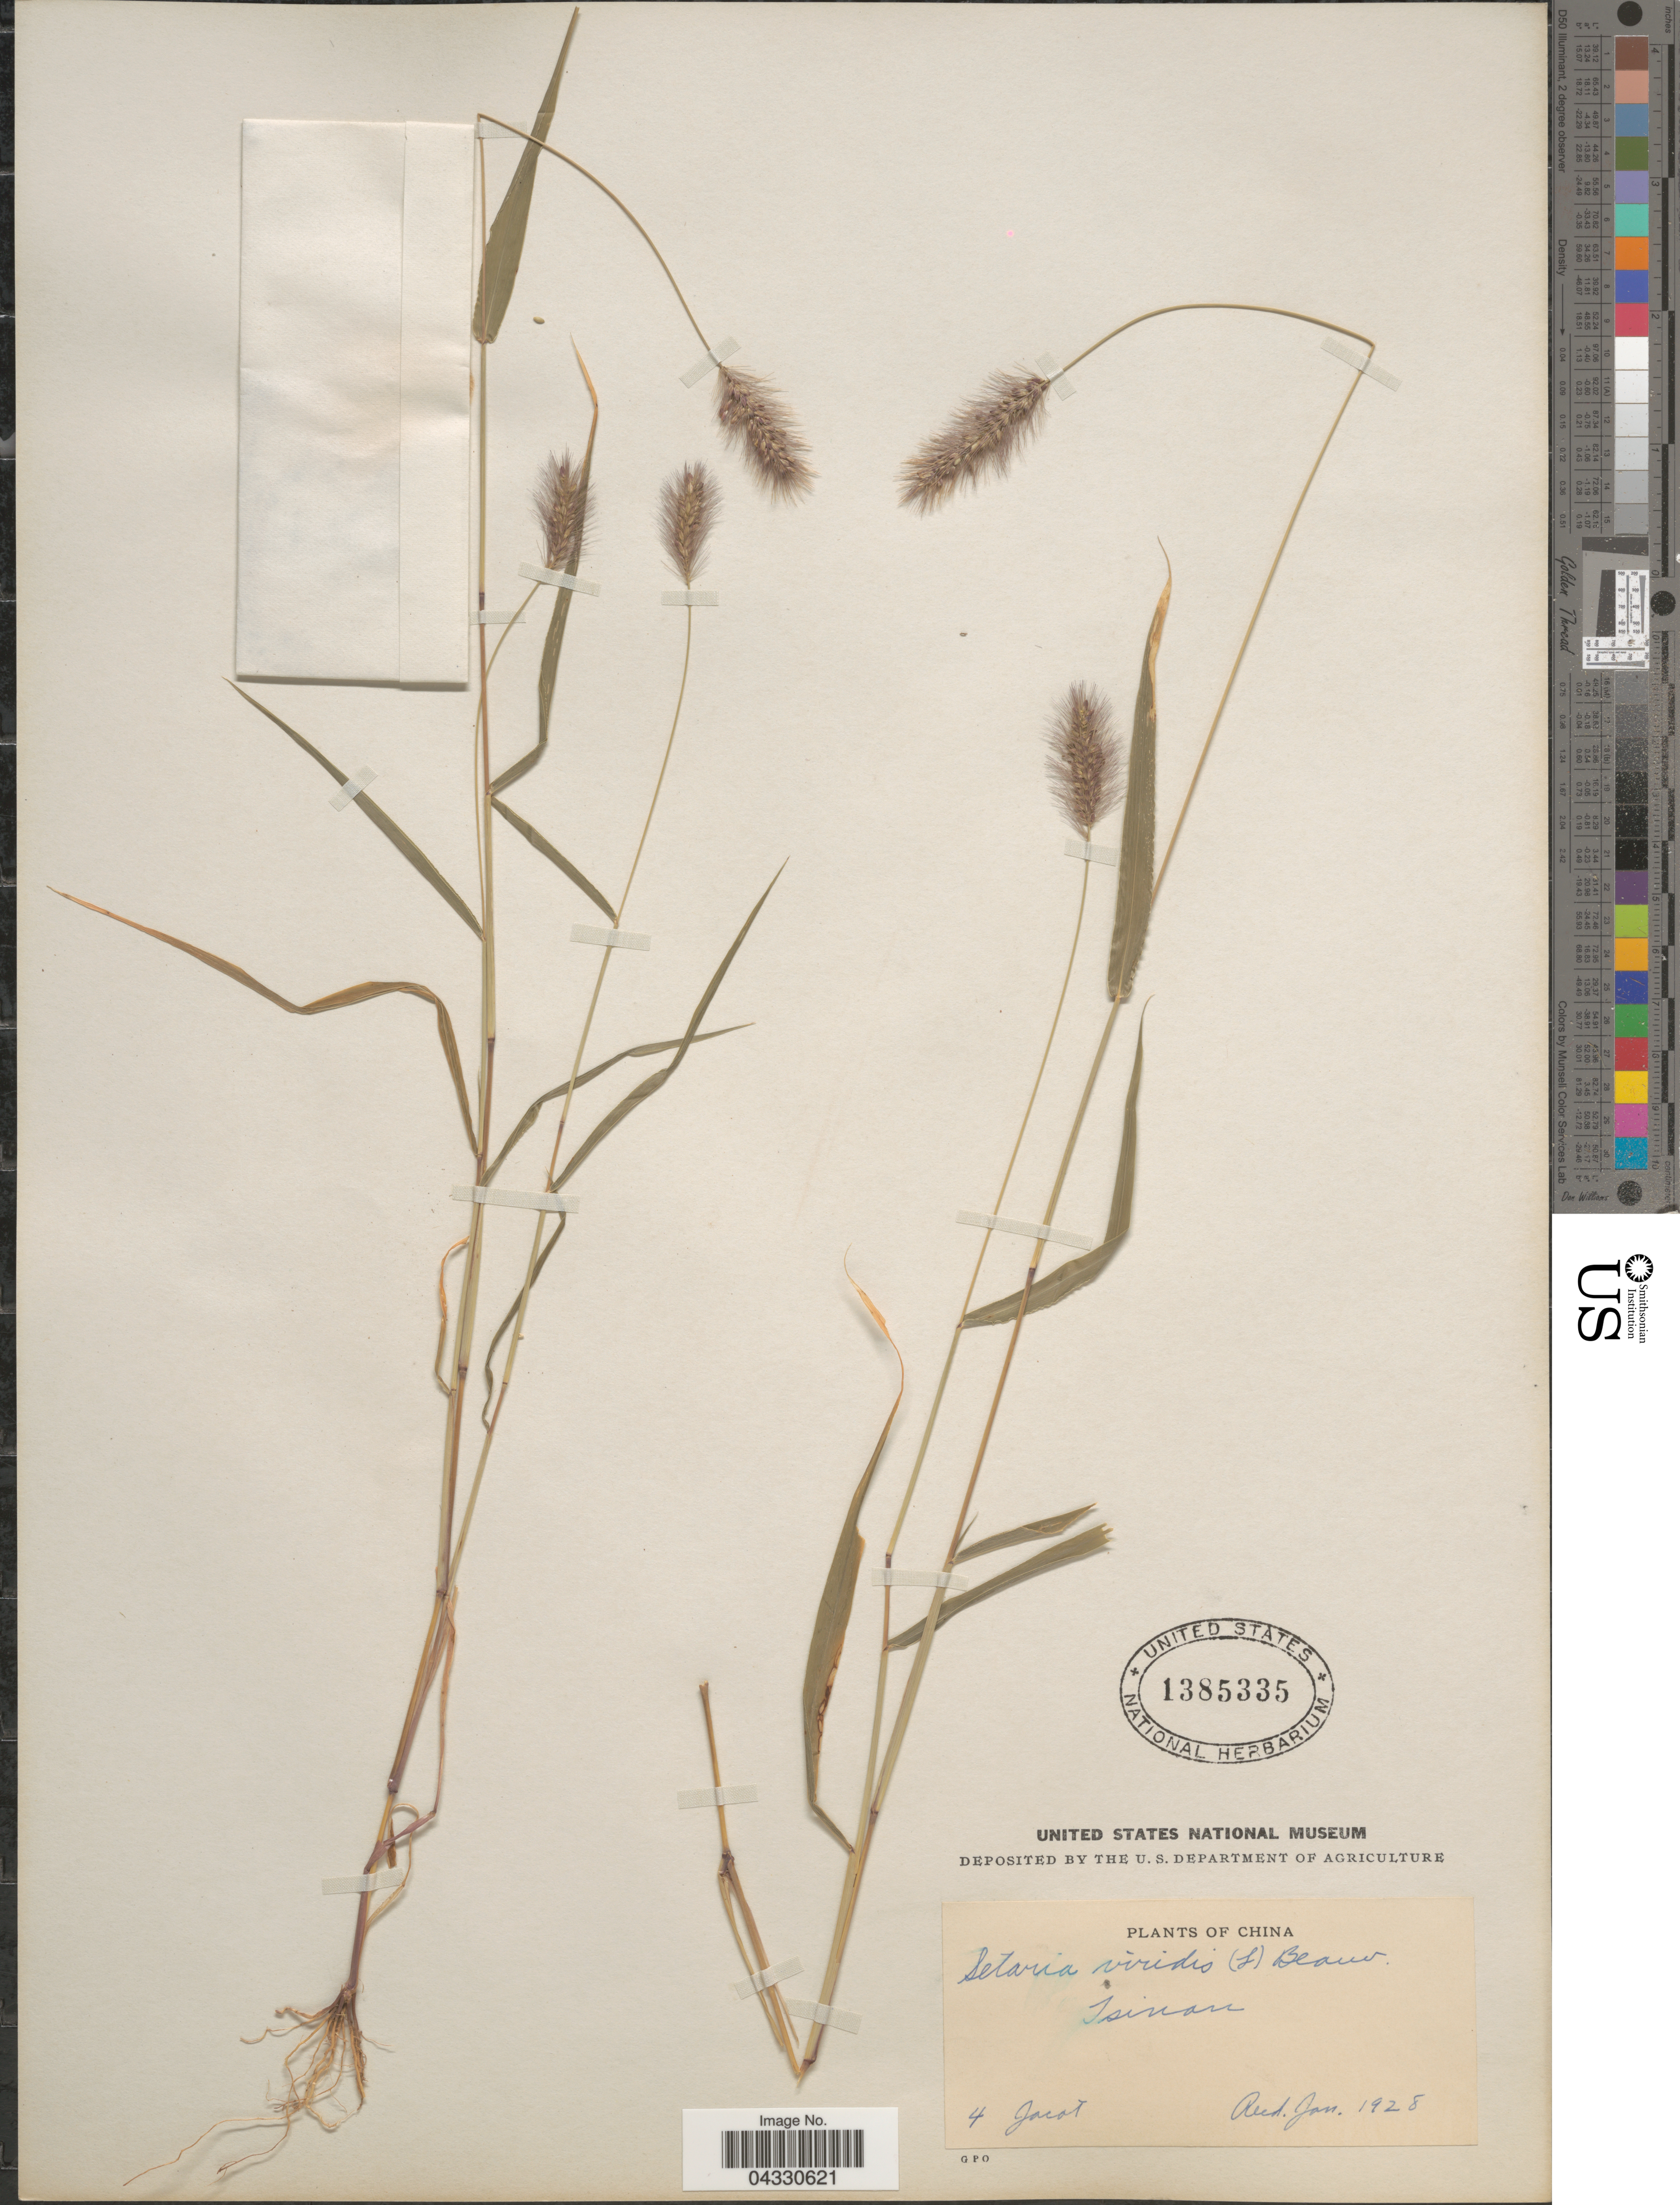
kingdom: Plantae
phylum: Tracheophyta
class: Liliopsida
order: Poales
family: Poaceae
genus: Setaria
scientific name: Setaria viridis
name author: (L.) P. Beauv.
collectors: Jacot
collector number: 4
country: China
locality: Tsinan.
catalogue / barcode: US 1385335